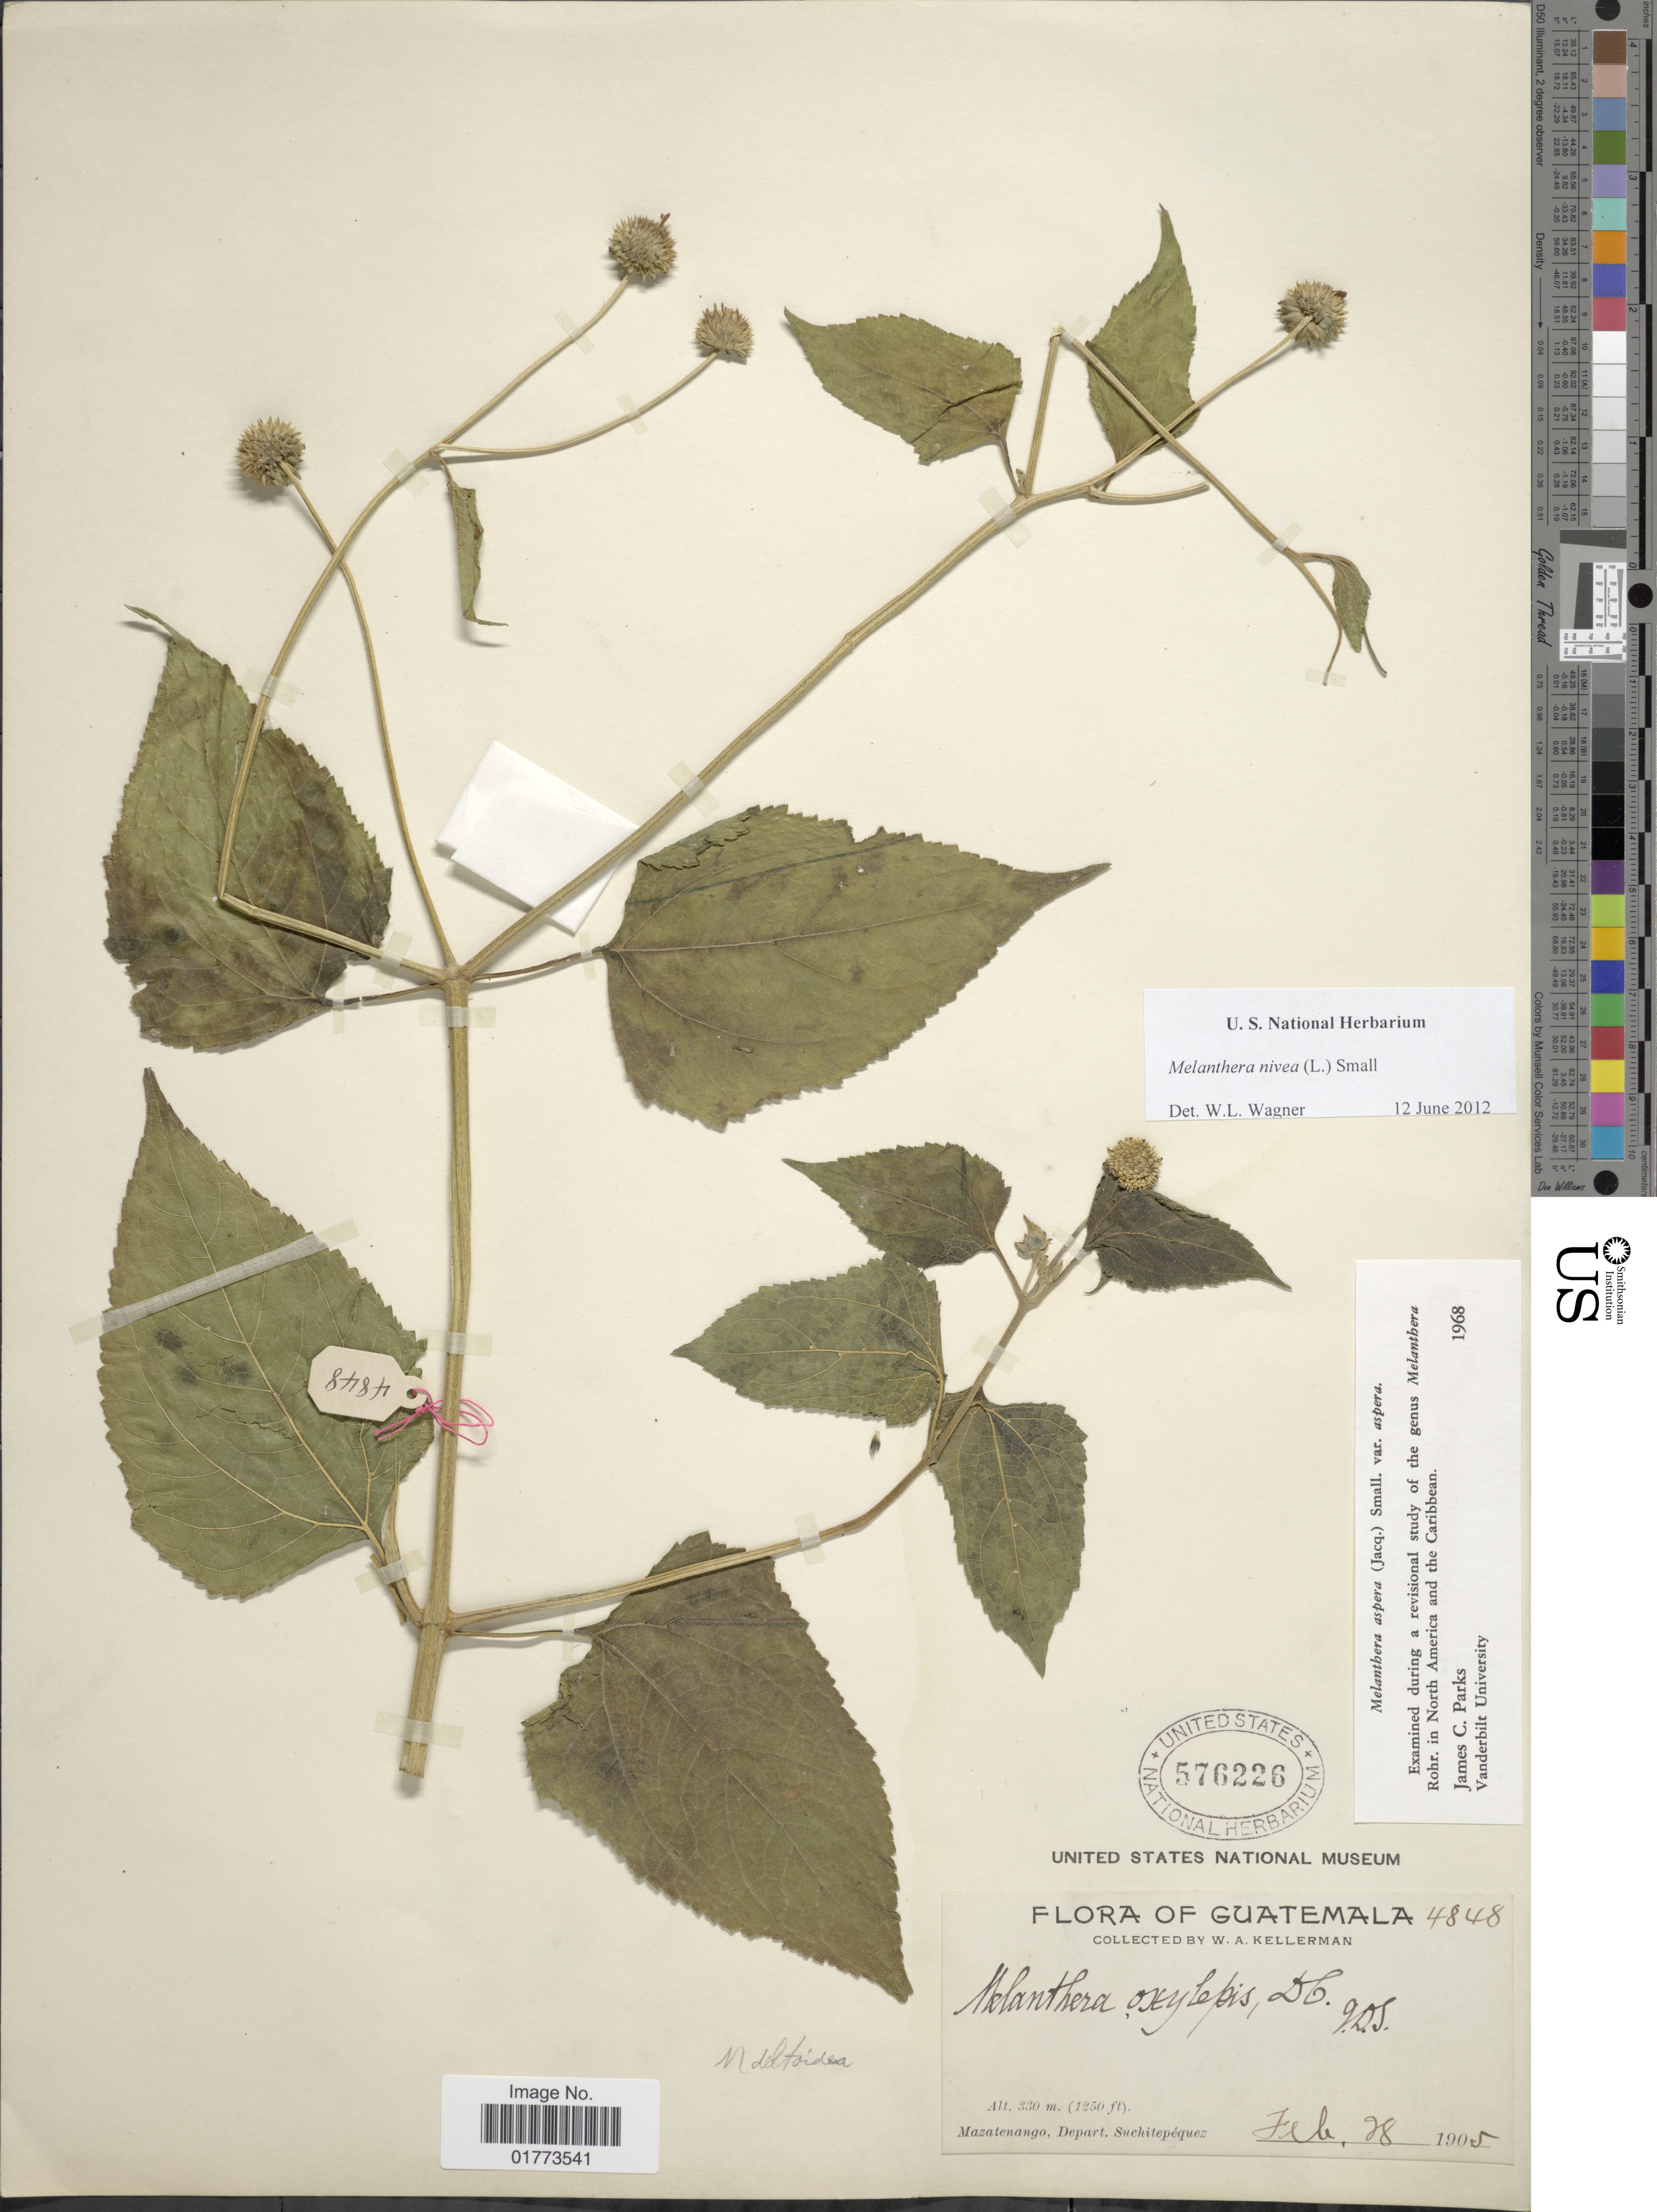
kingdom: Plantae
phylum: Tracheophyta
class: Magnoliopsida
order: Asterales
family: Asteraceae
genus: Melanthera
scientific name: Melanthera nivea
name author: (L.) Small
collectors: W. Kellerman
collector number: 4848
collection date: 1905-02-28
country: Guatemala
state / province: Suchitepéquez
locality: Mazatenango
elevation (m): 330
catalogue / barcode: US 576226